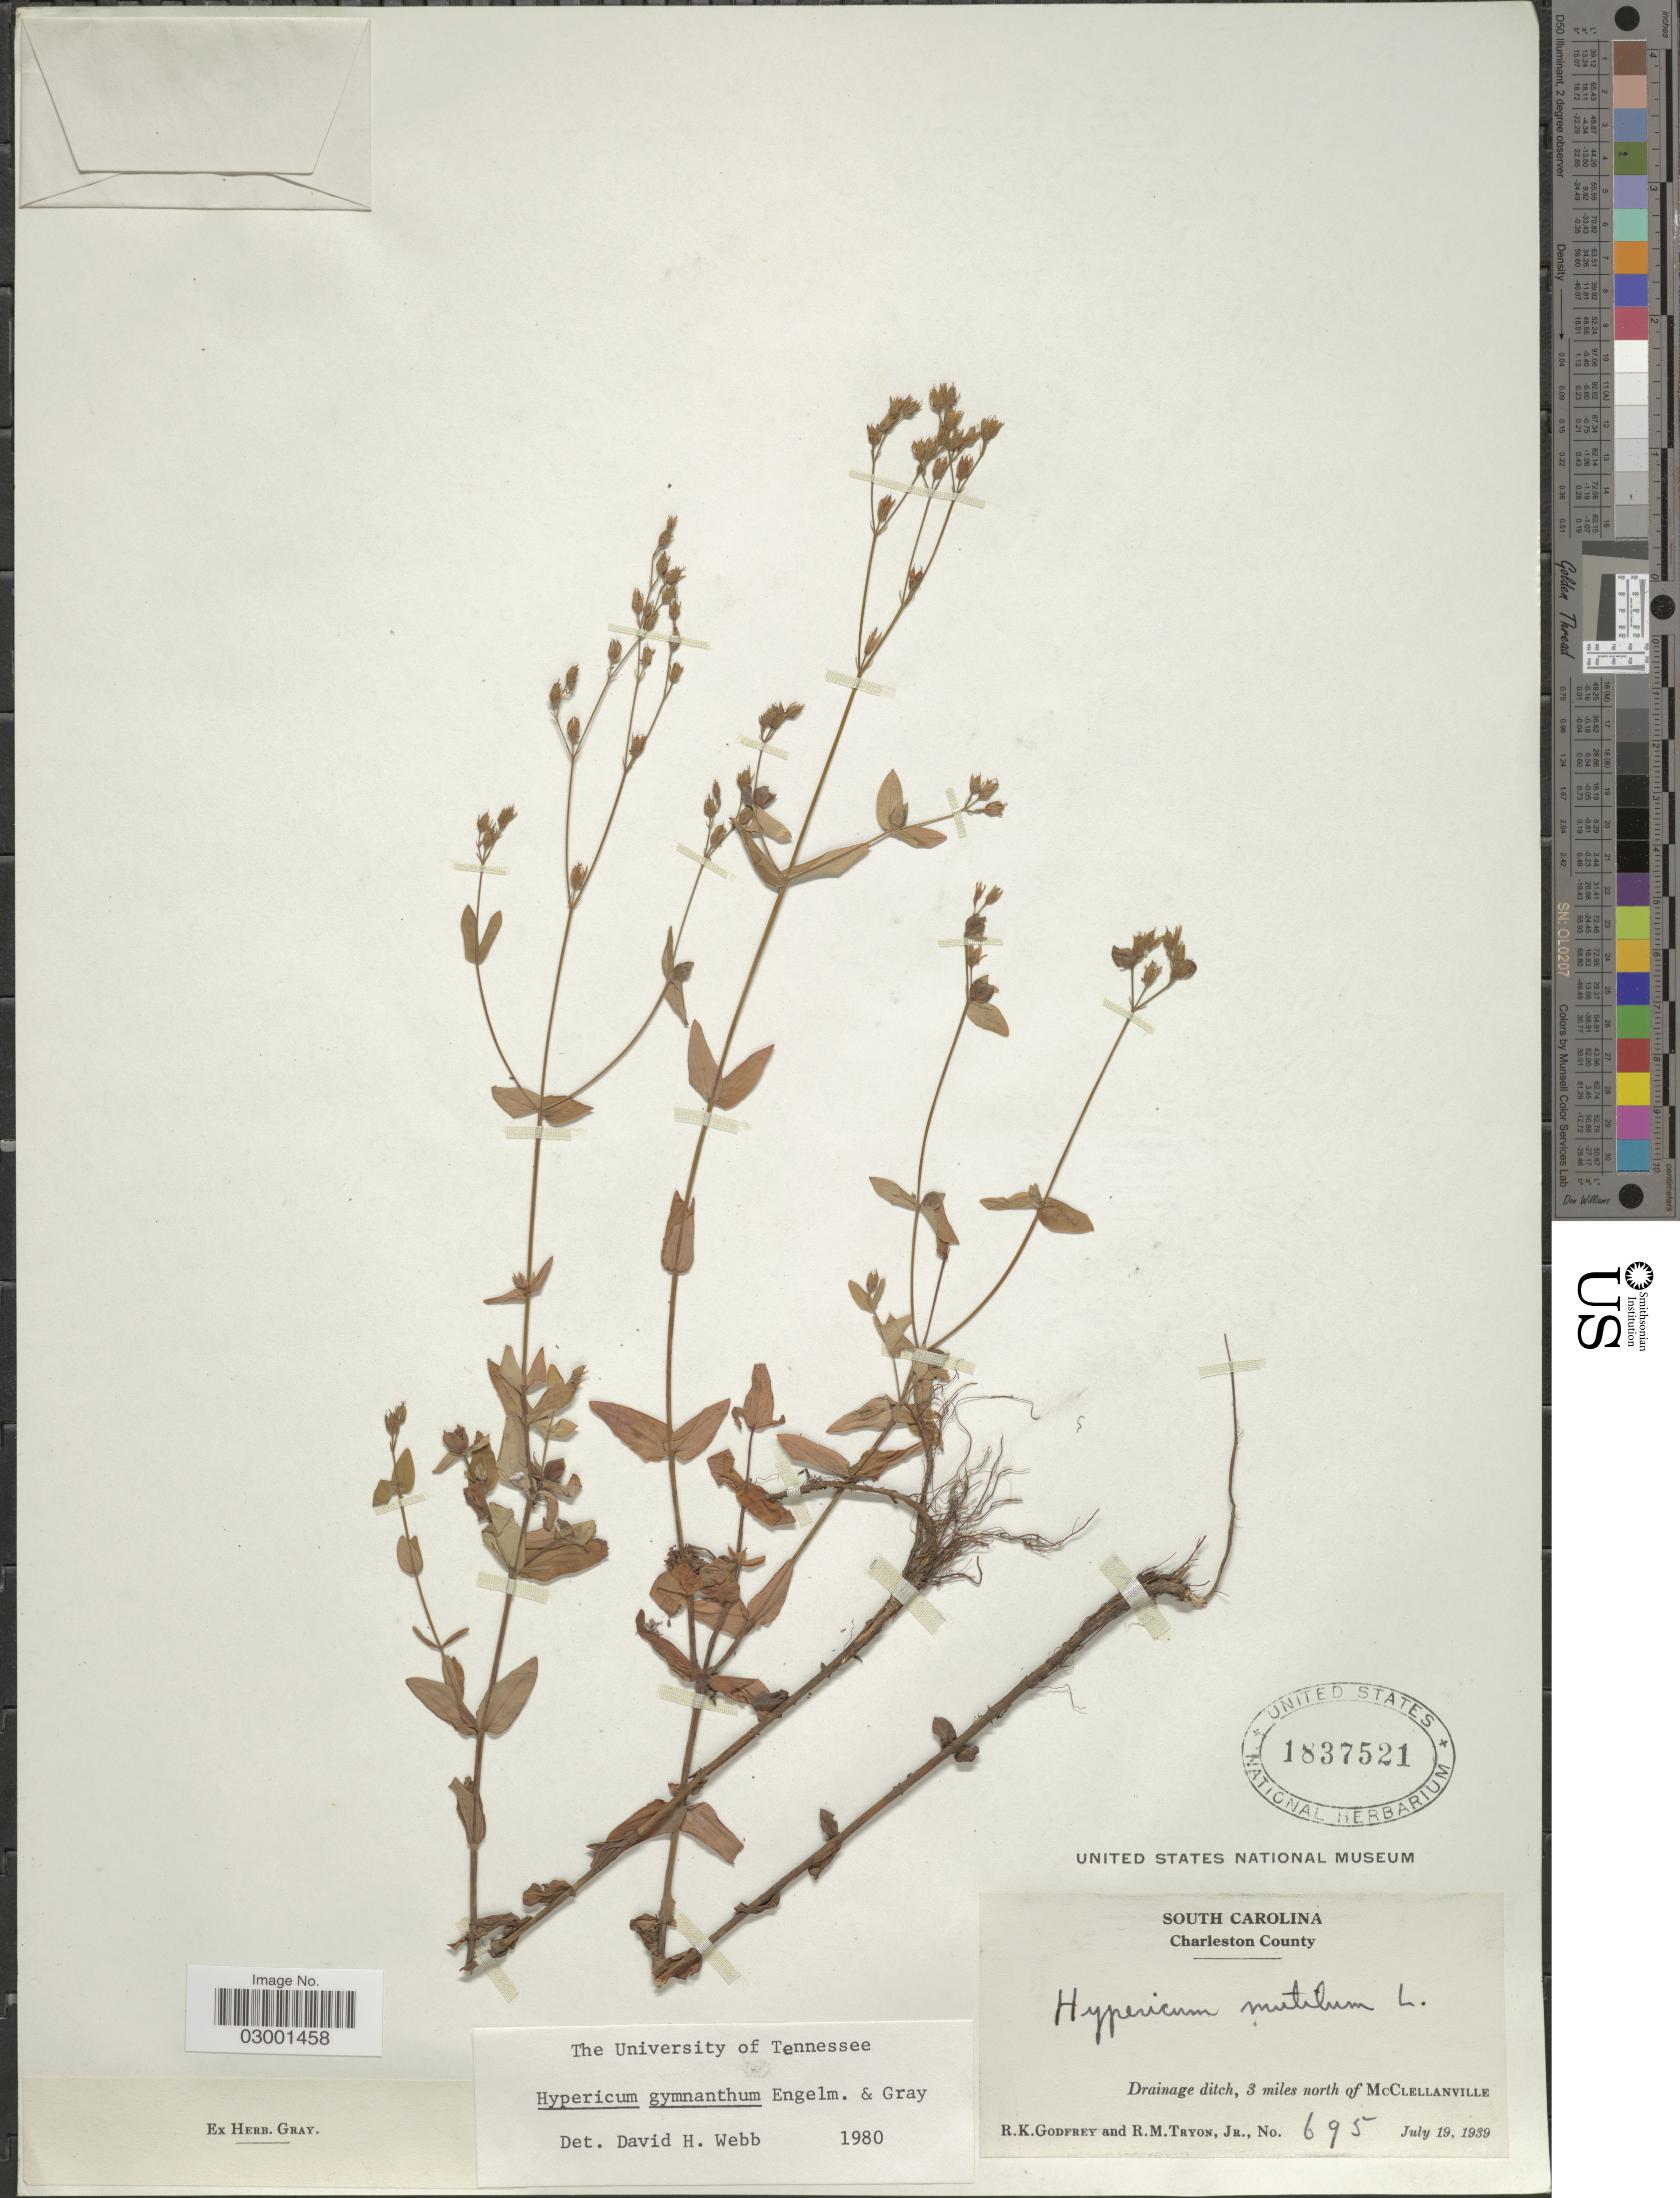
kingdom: Plantae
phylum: Tracheophyta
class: Magnoliopsida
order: Malpighiales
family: Hypericaceae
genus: Hypericum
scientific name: Hypericum gymnanthum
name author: Engelm. & A. Gray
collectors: R. K. Godfrey & R. Tryon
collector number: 695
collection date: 1939-07-19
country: United States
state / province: South Carolina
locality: Charleston County, 3 miles north of McClellanville.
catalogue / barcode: US 1837521